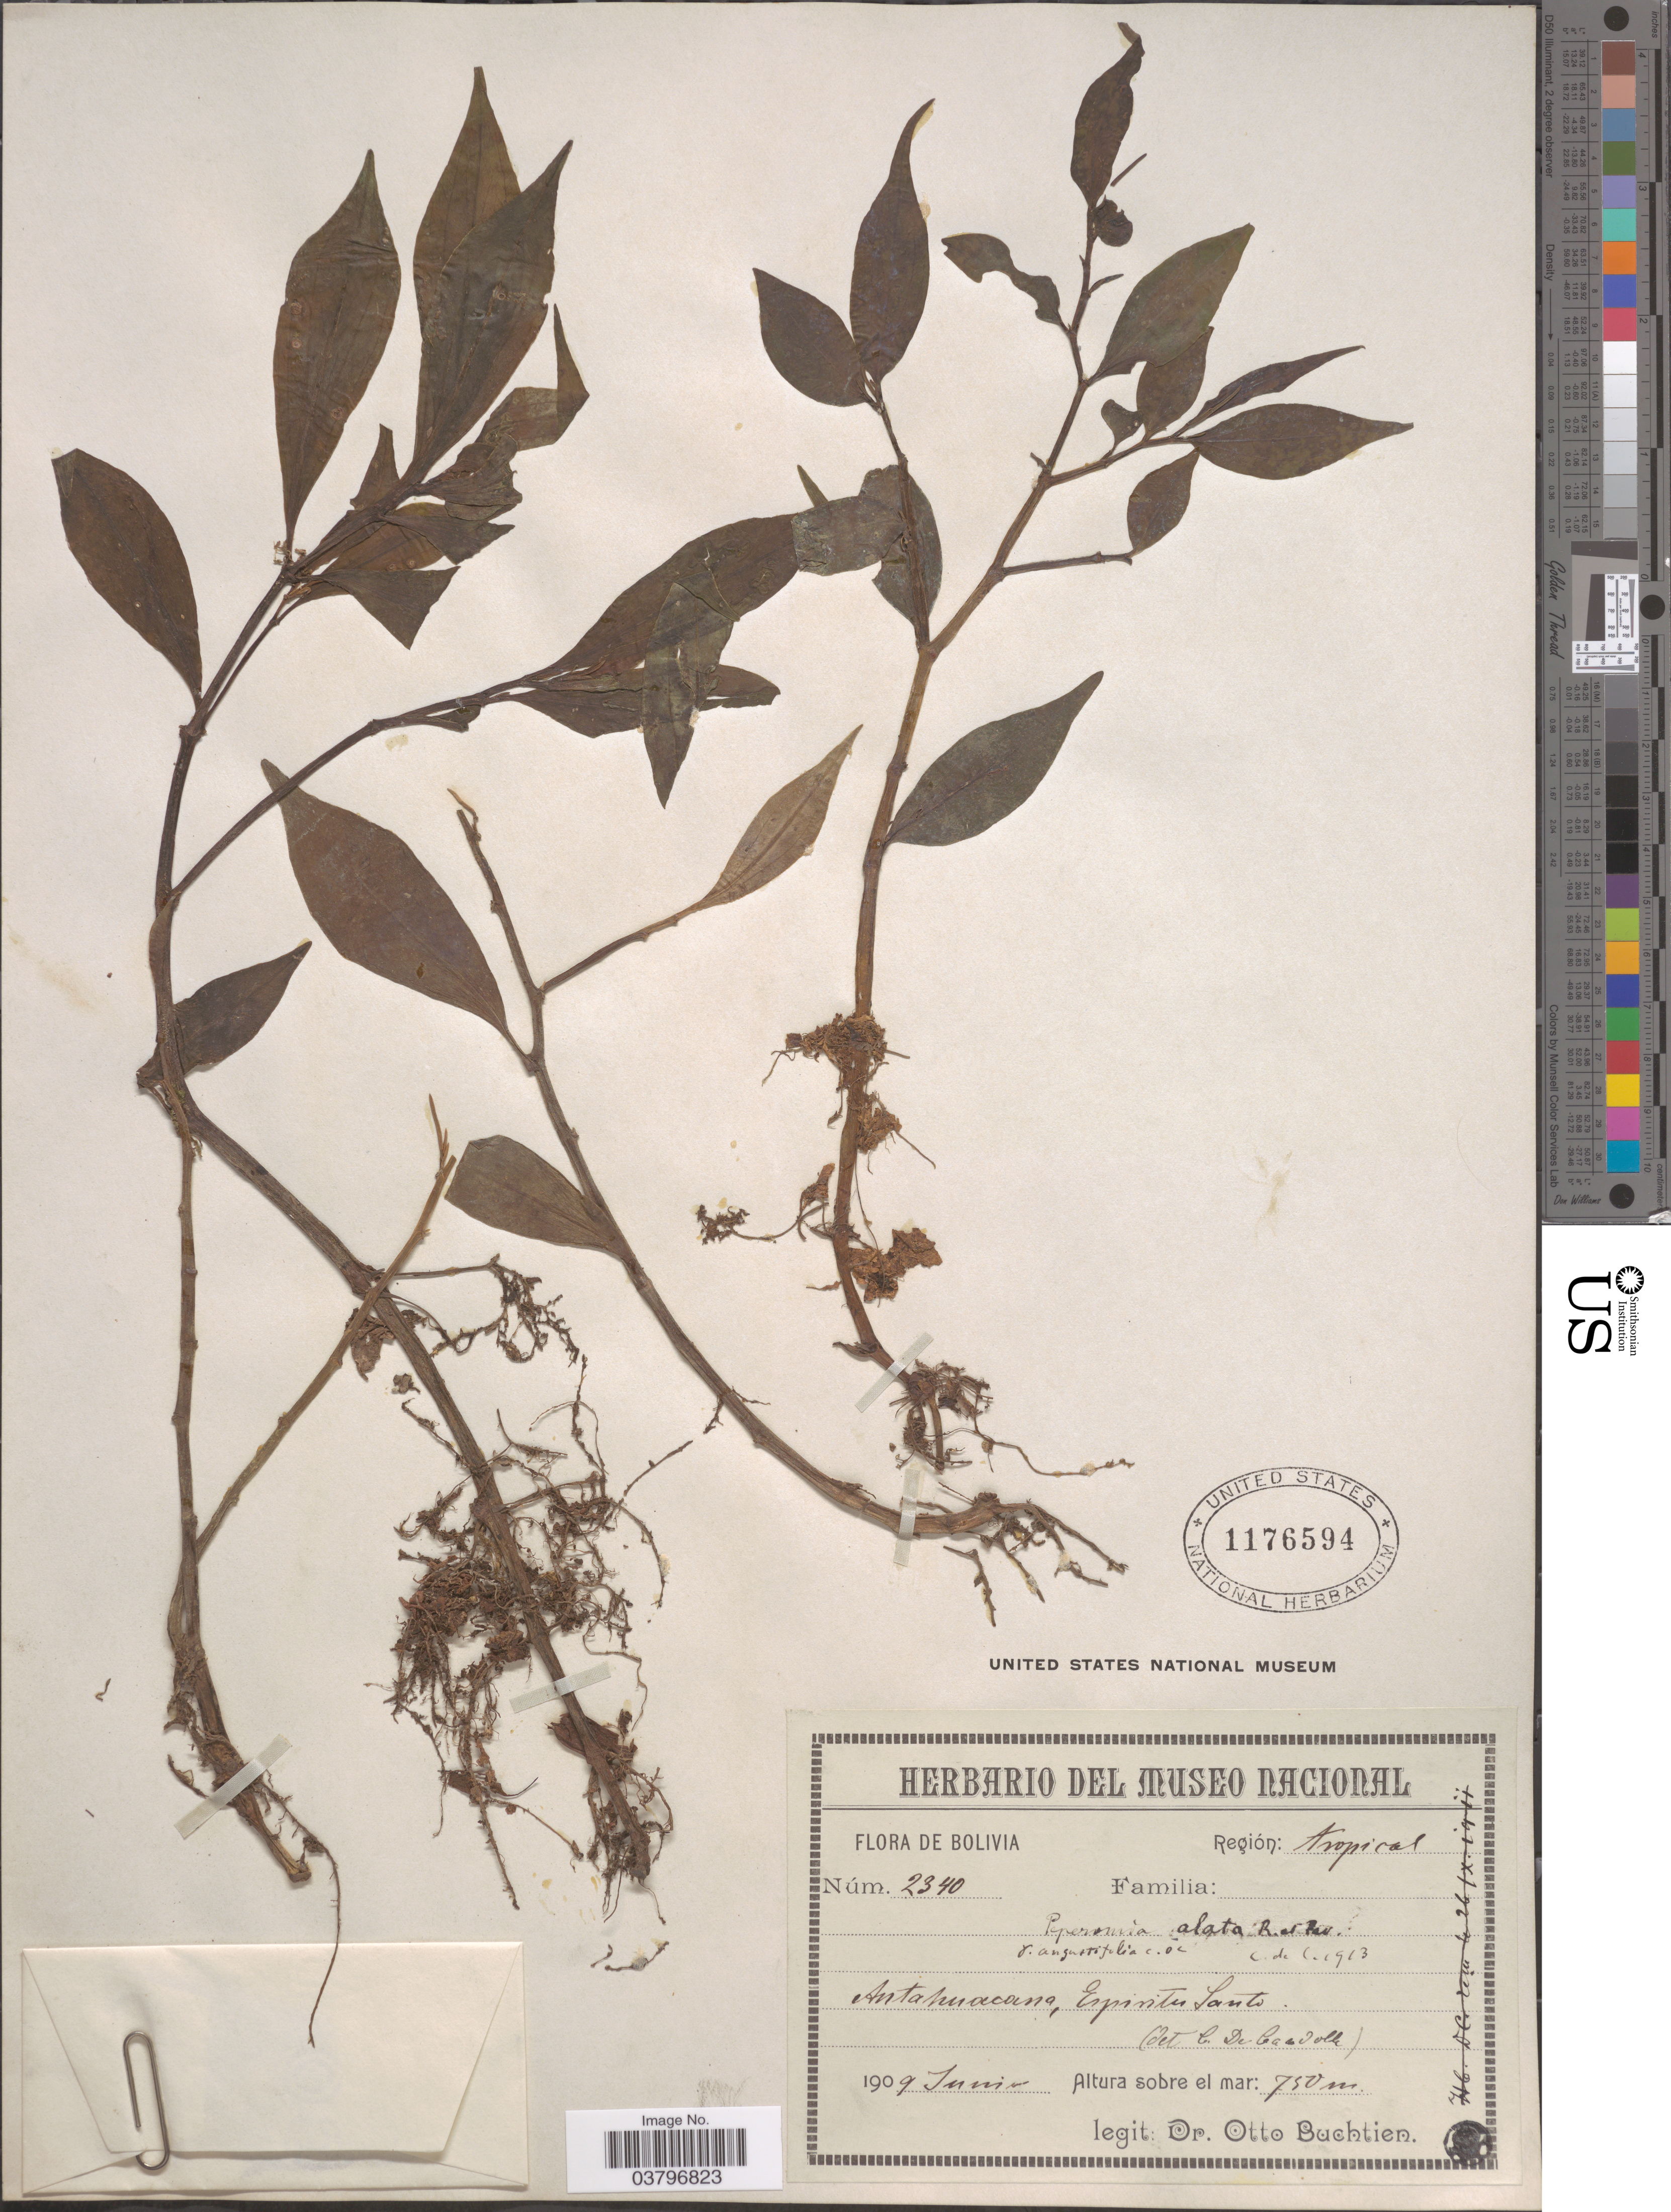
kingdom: Plantae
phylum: Tracheophyta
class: Magnoliopsida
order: Piperales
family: Piperaceae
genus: Peperomia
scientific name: Peperomia alata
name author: Ruiz & Pav.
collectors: O. Buchtien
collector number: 2340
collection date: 1909-06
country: Bolivia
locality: Región: tropical. Antahuacana, Espiritu Santo.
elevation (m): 750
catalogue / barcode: US 1176594